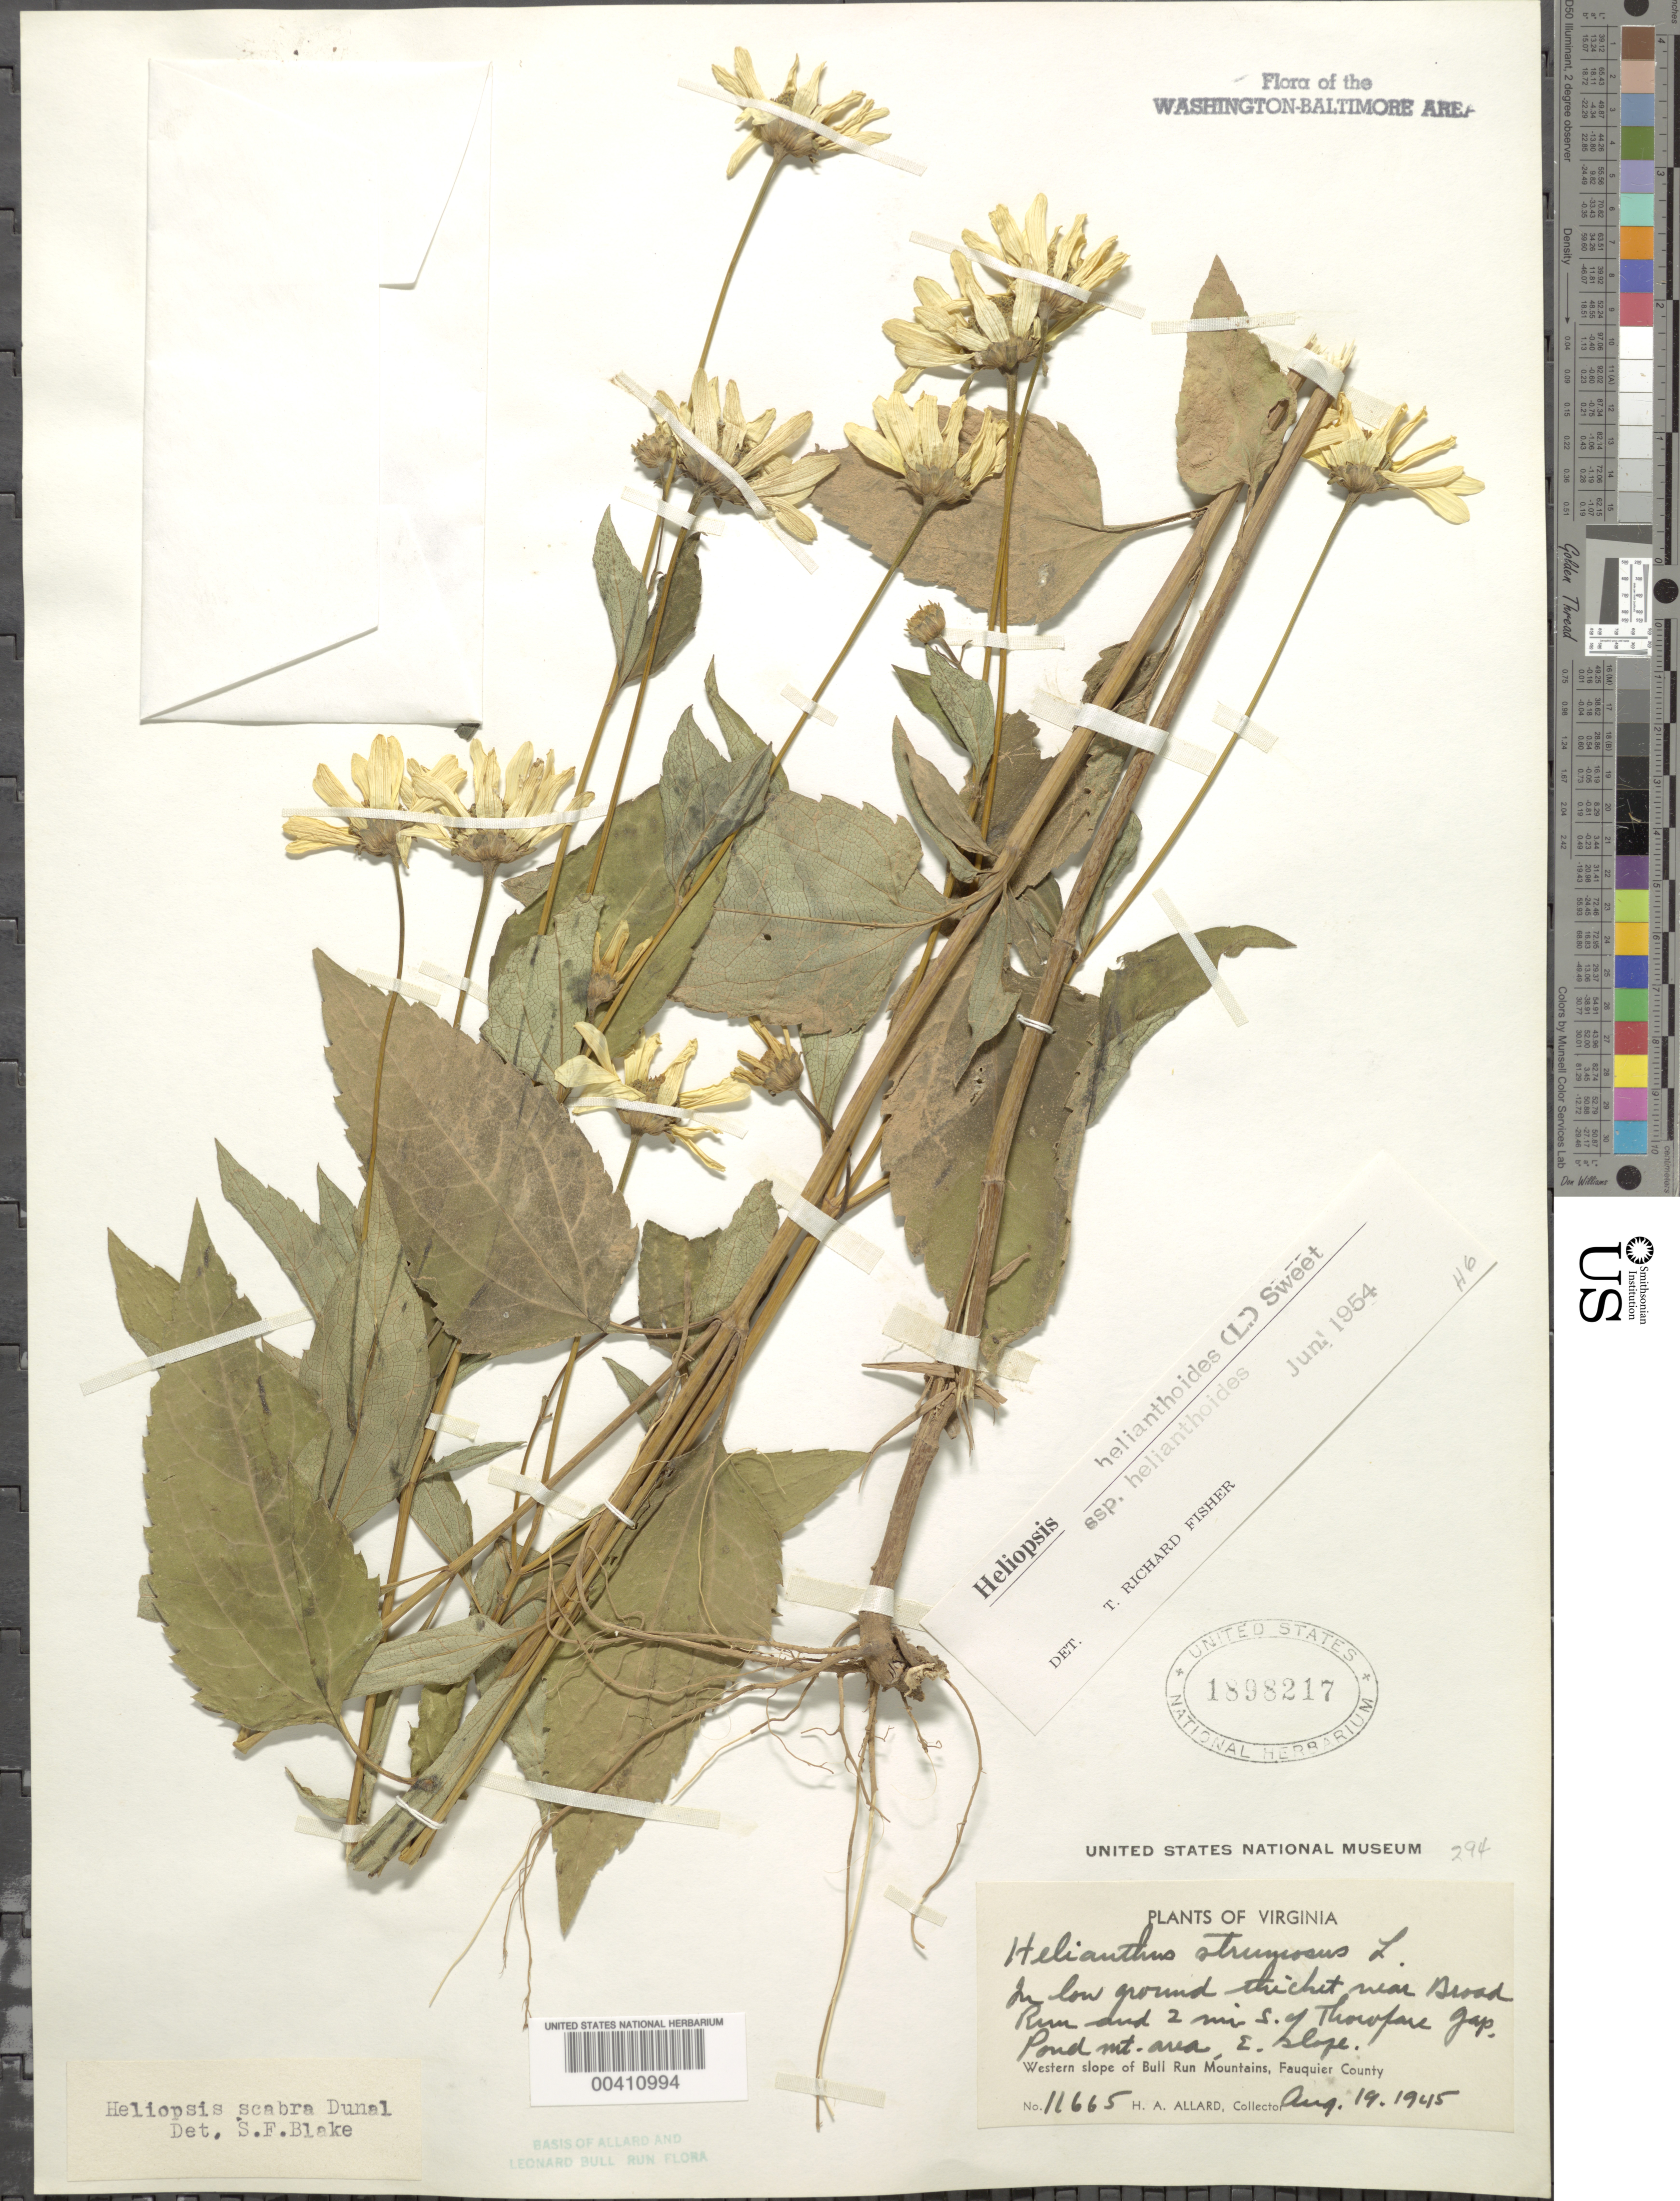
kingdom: Plantae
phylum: Tracheophyta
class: Magnoliopsida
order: Asterales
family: Asteraceae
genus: Heliopsis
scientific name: Heliopsis helianthoides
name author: (L.) Sweet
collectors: H. A. Allard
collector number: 11665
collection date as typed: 19 Aug 1945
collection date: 1945-08-19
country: United States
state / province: Virginia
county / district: Fauquier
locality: Broad Run and S of Thorofare Gap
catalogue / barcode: US 1898217